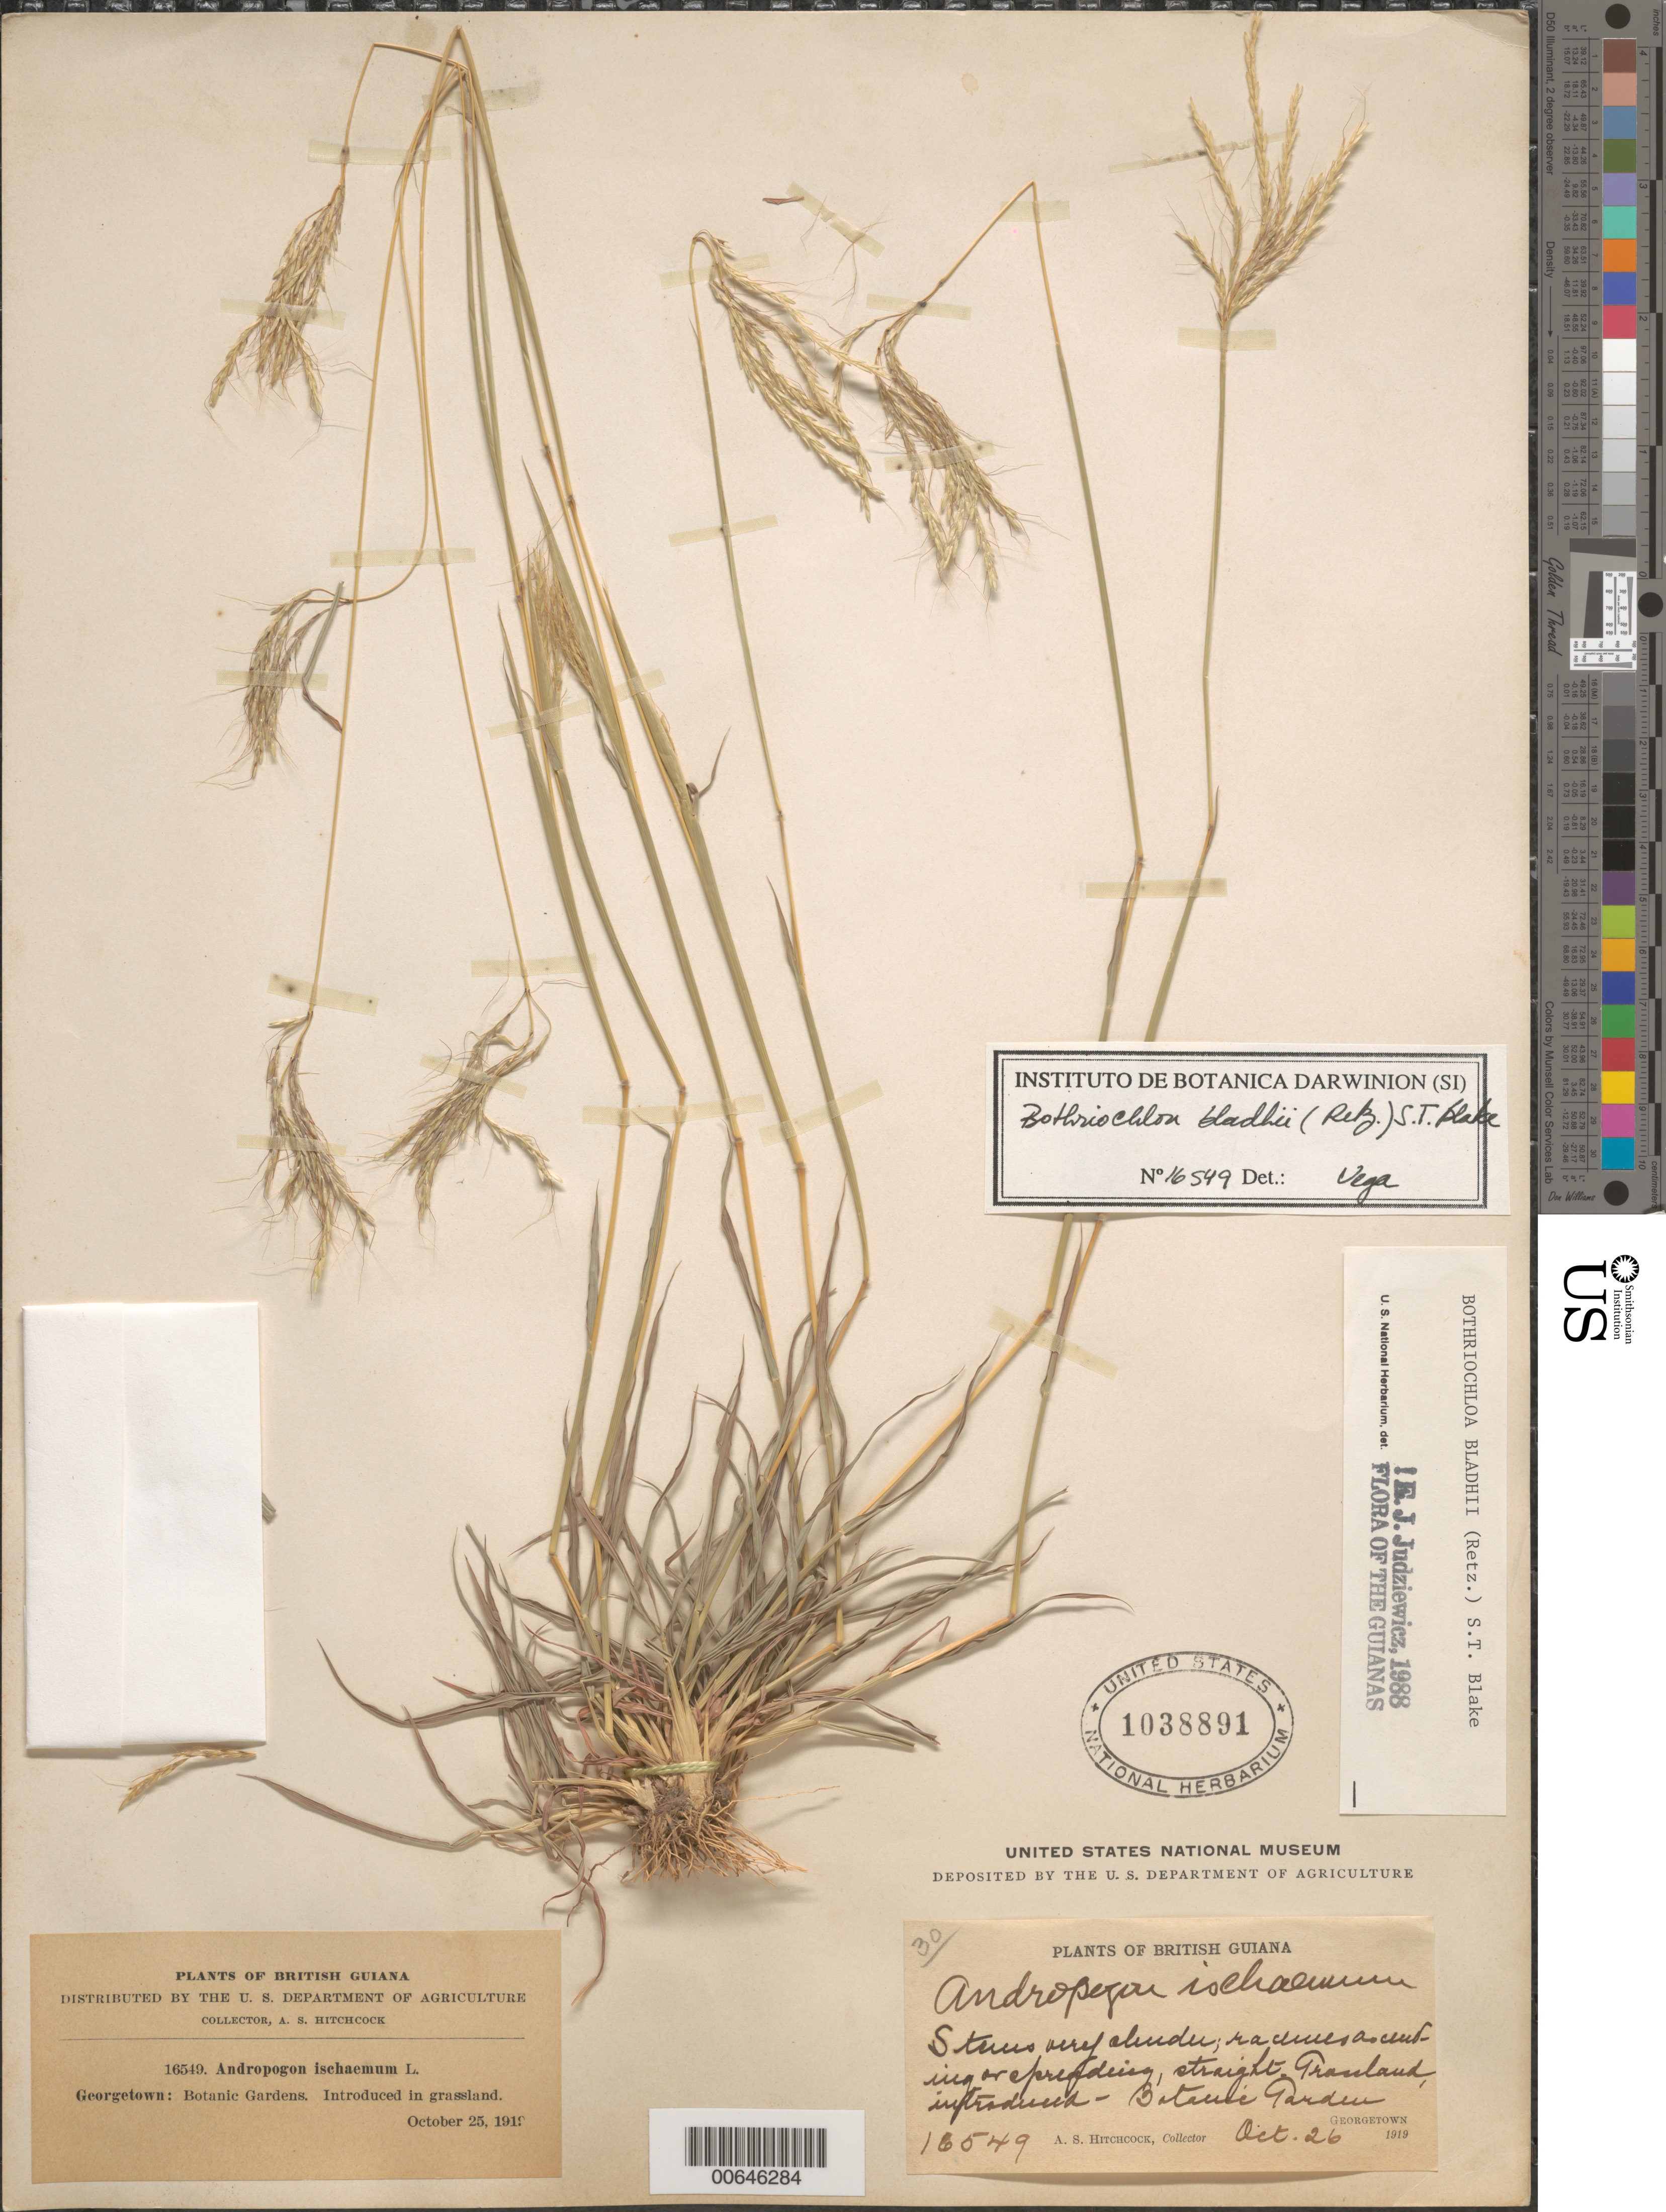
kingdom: Plantae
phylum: Tracheophyta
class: Liliopsida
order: Poales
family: Poaceae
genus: Bothriochloa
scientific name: Bothriochloa bladhii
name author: (Retz.) S.T. Blake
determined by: Vega, --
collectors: A. S. Hitchcock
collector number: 16549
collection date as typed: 24-Oct-19 to 26-Oct-19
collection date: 1919-10-24/1919-10-26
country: Guyana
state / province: Demerara-Mahaica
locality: Georgetown, wild land in Botanic Garden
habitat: Botanic Garden; grassland, introduced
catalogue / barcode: US 1038891